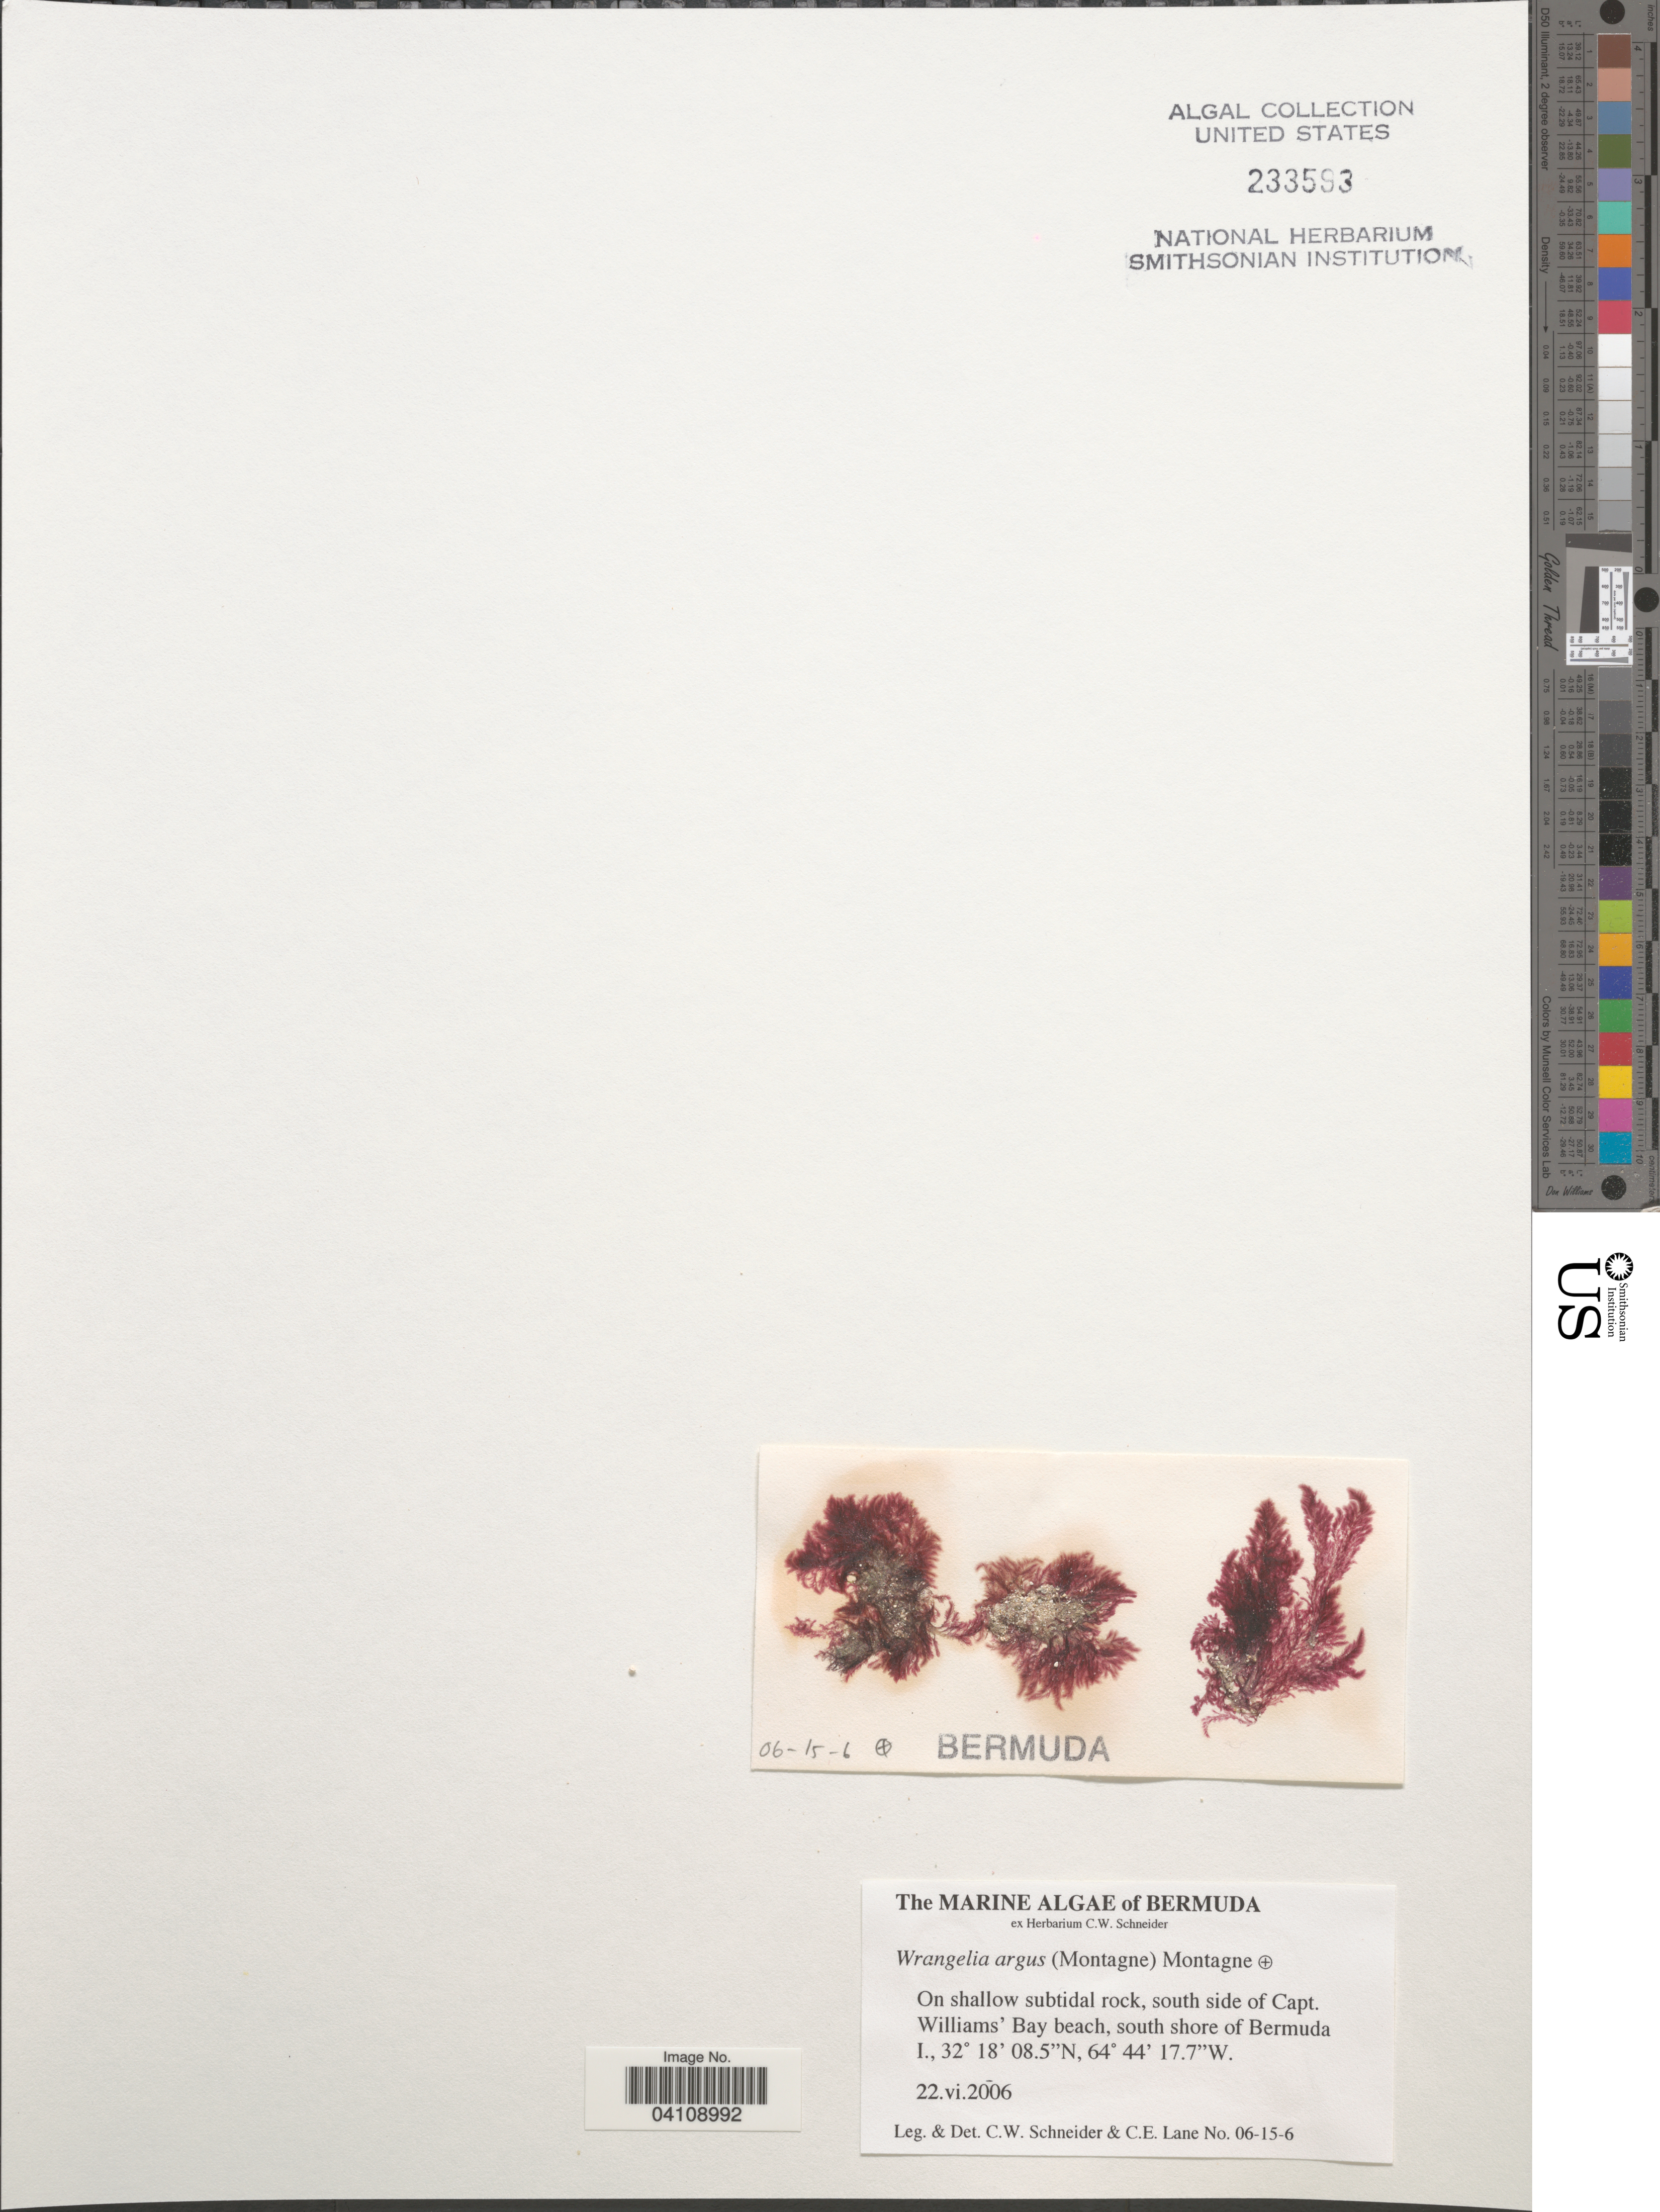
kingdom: Plantae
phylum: Rhodophyta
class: Florideophyceae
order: Ceramiales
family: Wrangeliaceae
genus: Wrangelia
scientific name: Wrangelia argus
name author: (Mont.) Mont.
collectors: C. W.Schneider & C. E. Lane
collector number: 06-15-6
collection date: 2006-06-22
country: Bermuda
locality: On shallow subtidal rock, south side of Capt. Williams' Bay beach, south shore of Bermuda I.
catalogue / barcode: US 233593